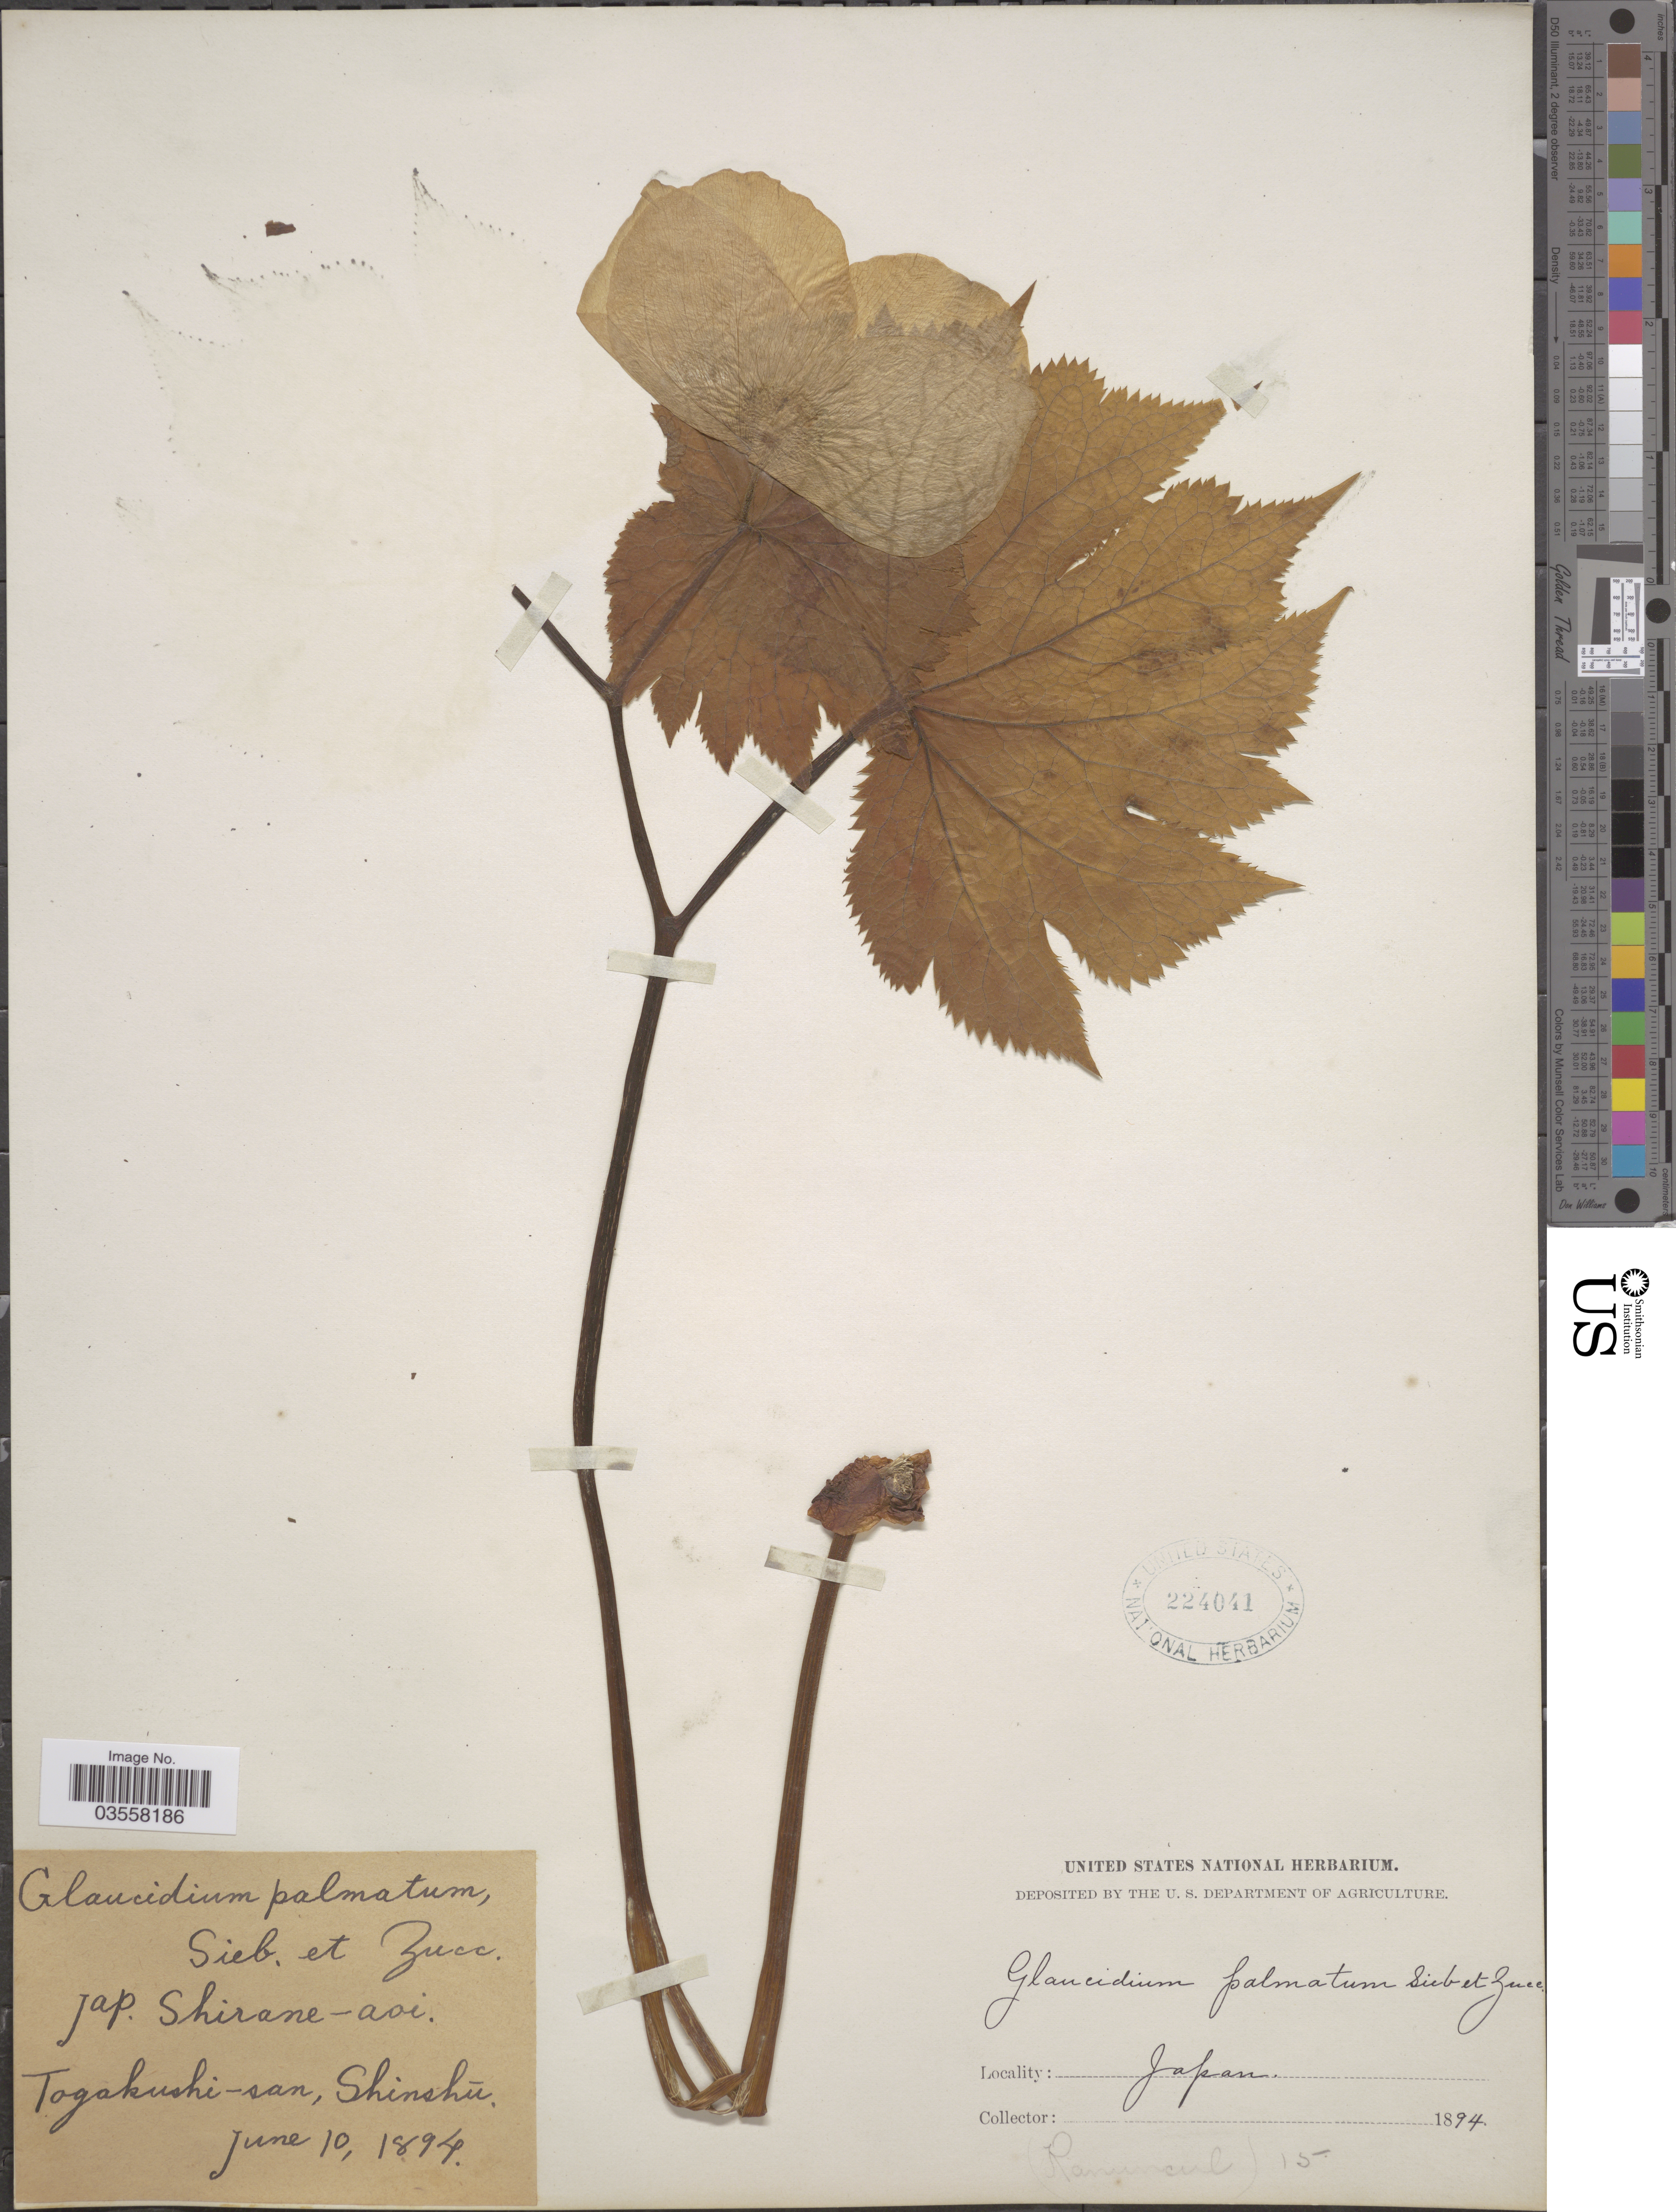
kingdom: Plantae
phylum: Tracheophyta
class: Magnoliopsida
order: Ranunculales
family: Ranunculaceae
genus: Glaucidium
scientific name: Glaucidium palmatum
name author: Siebold & Zucc.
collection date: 1894-06-10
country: Japan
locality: Togakushi-san, Shinshú.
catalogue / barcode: US 224041